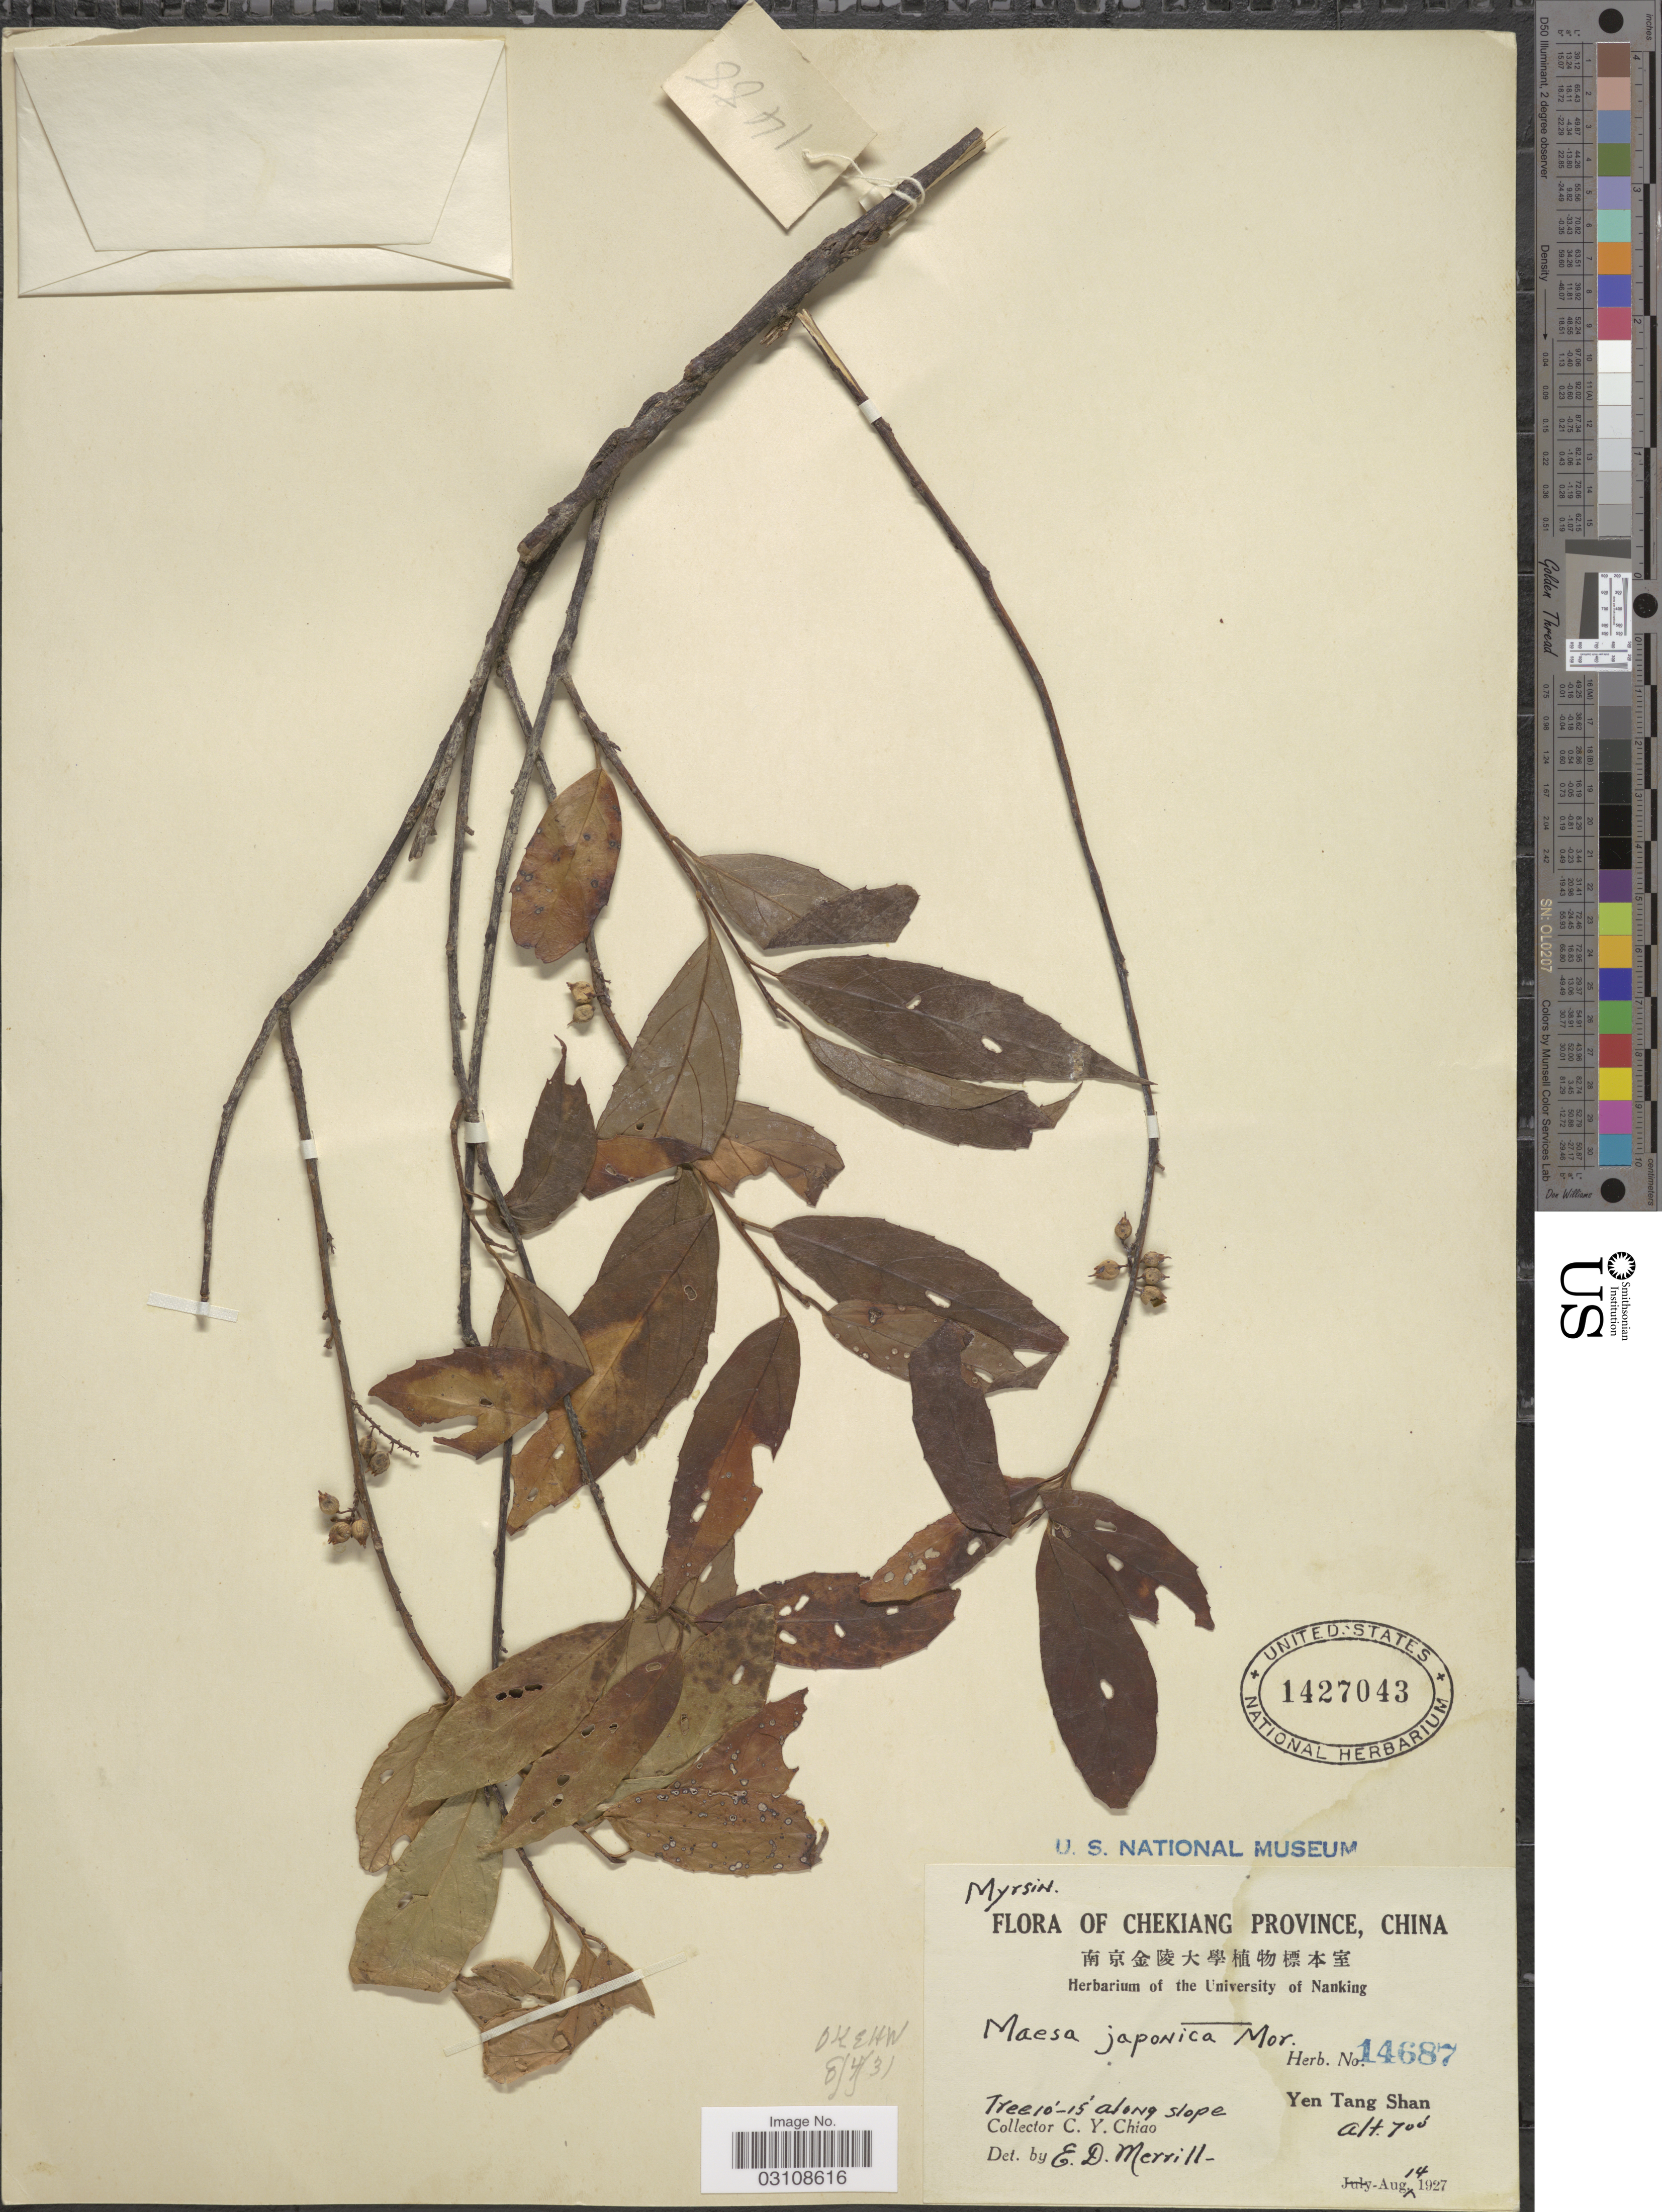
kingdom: Plantae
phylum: Tracheophyta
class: Magnoliopsida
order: Ericales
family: Primulaceae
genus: Maesa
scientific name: Maesa japonica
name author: Merr.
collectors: C. Y. Chiao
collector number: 14687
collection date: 1927-08-14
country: China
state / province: Zhejiang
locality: Chekiang Province. Yen Tang Shan.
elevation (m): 213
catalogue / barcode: US 1427043